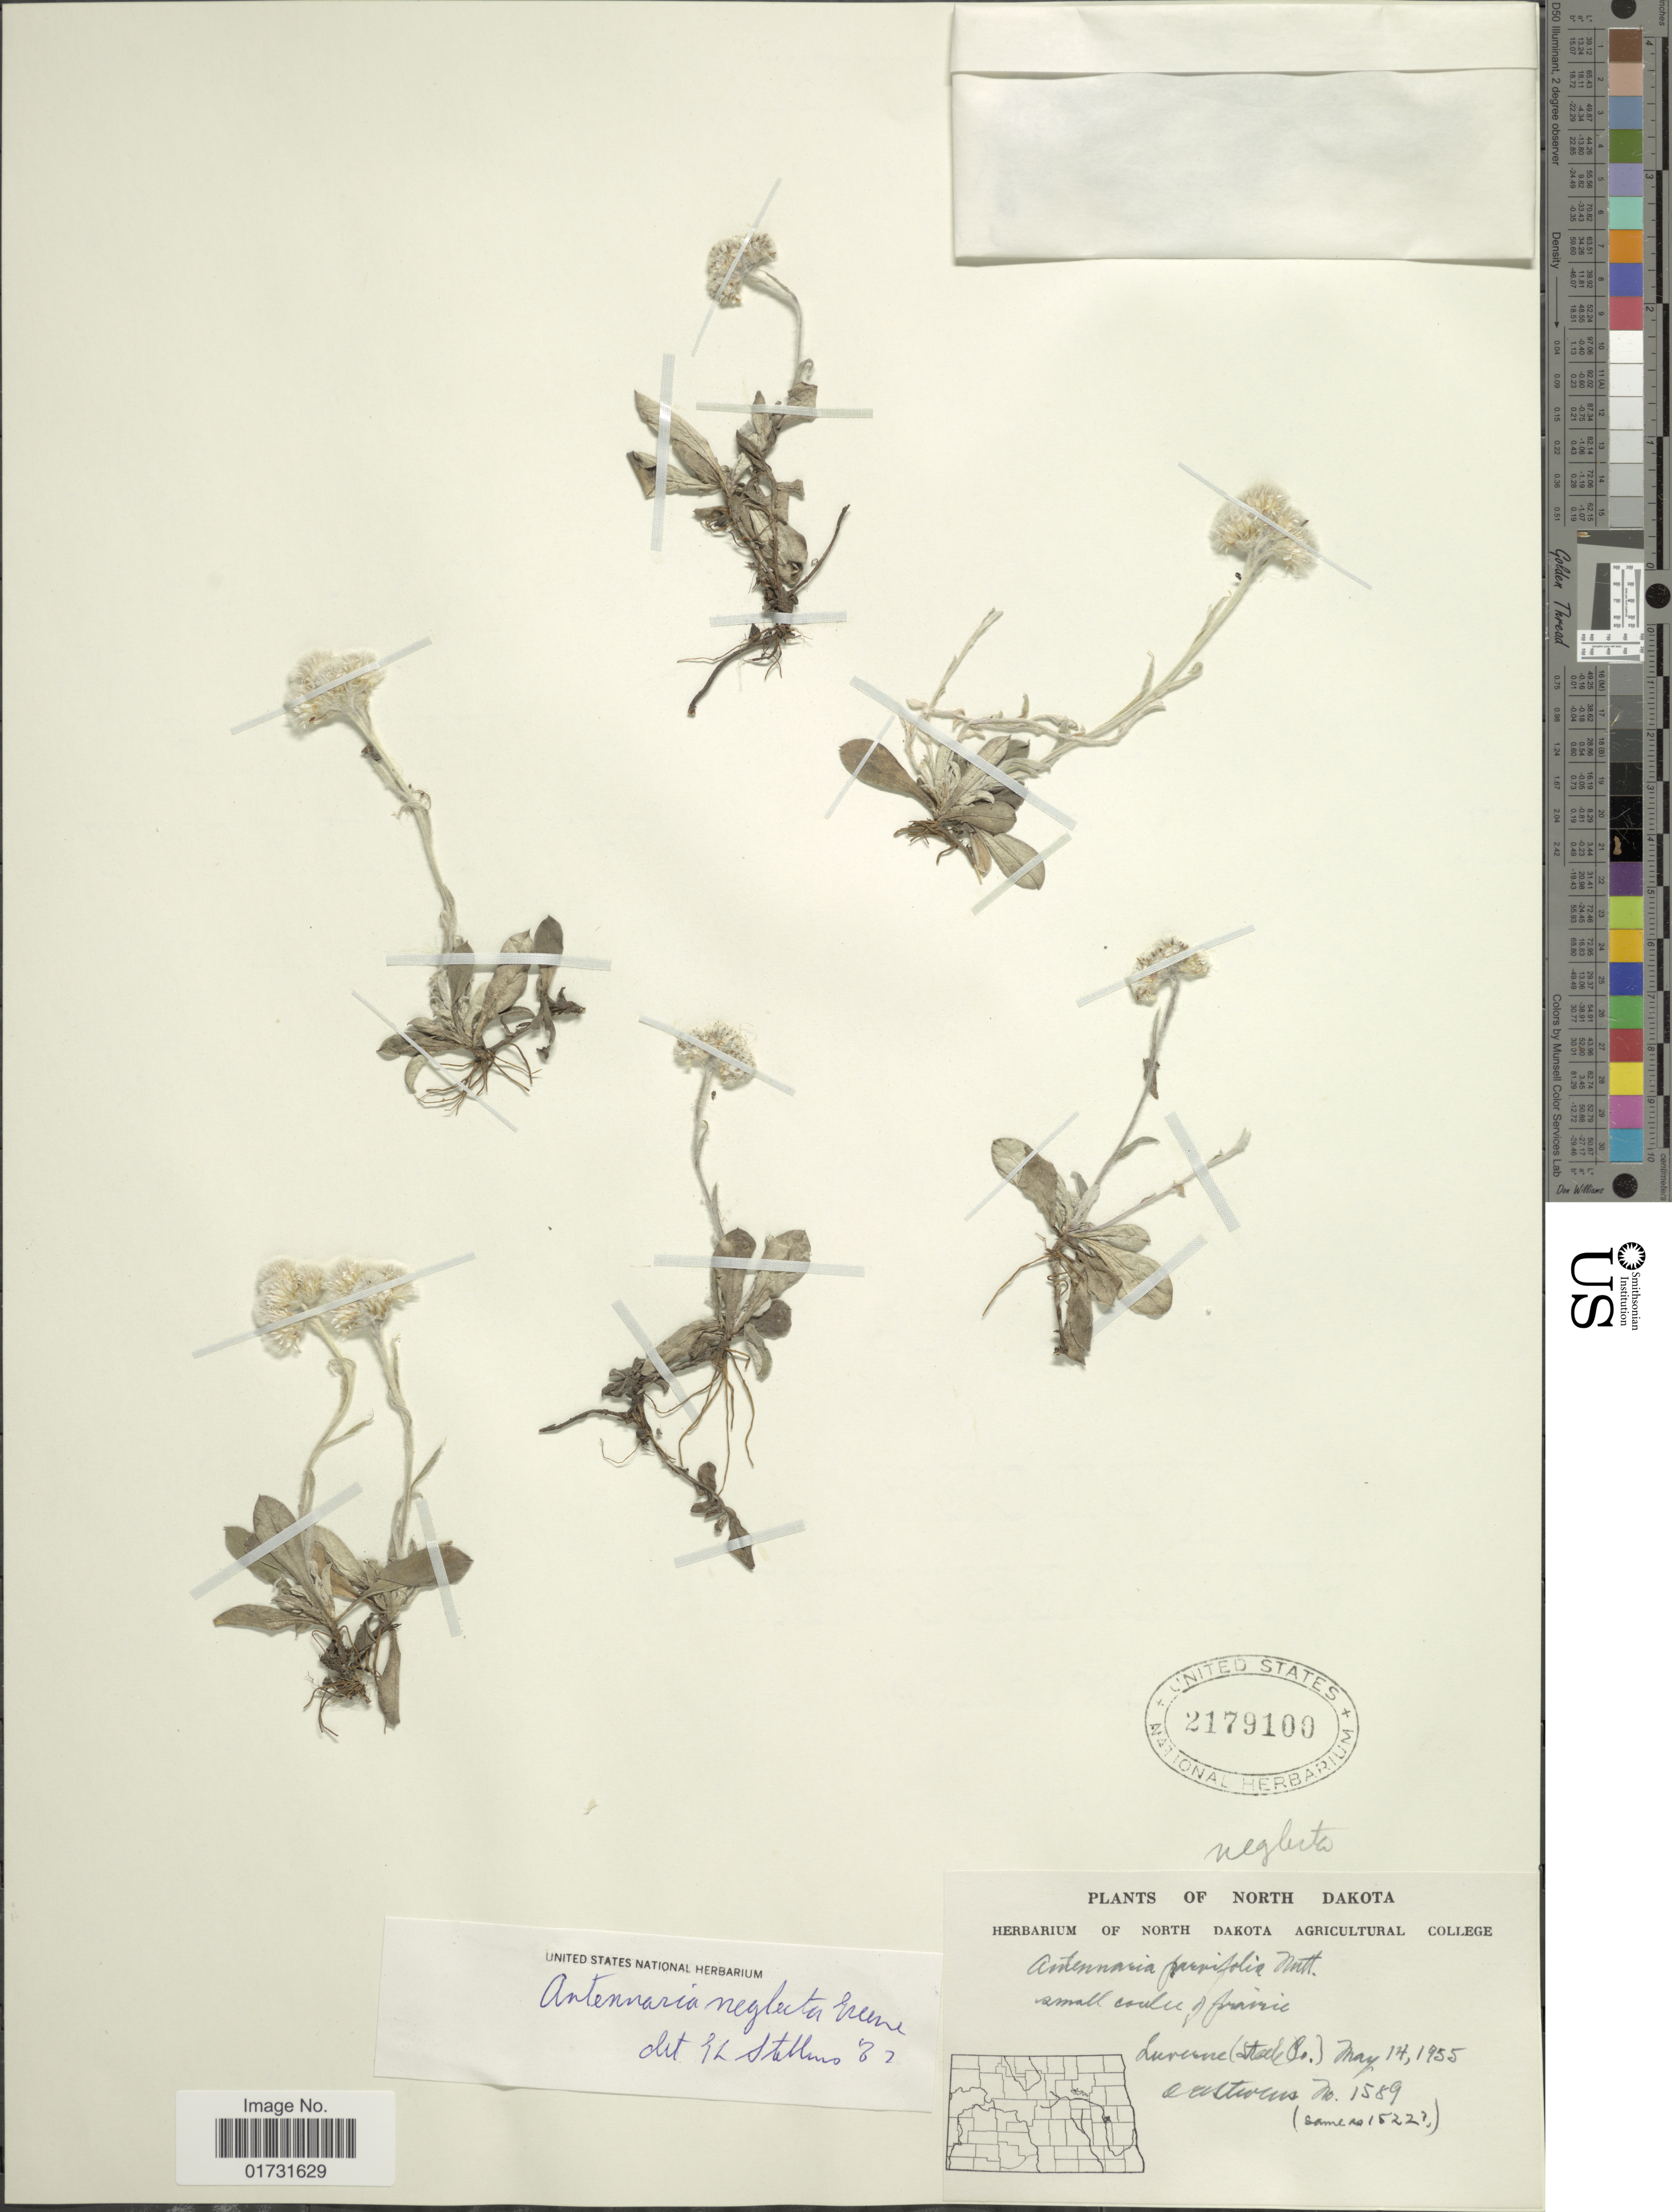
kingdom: Plantae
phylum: Tracheophyta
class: Magnoliopsida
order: Asterales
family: Asteraceae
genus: Antennaria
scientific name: Antennaria neglecta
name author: Greene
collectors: O. Stevens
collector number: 1589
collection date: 1955-05-14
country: United States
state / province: North Dakota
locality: Luverne (Steele Co.)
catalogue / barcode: US 2179100